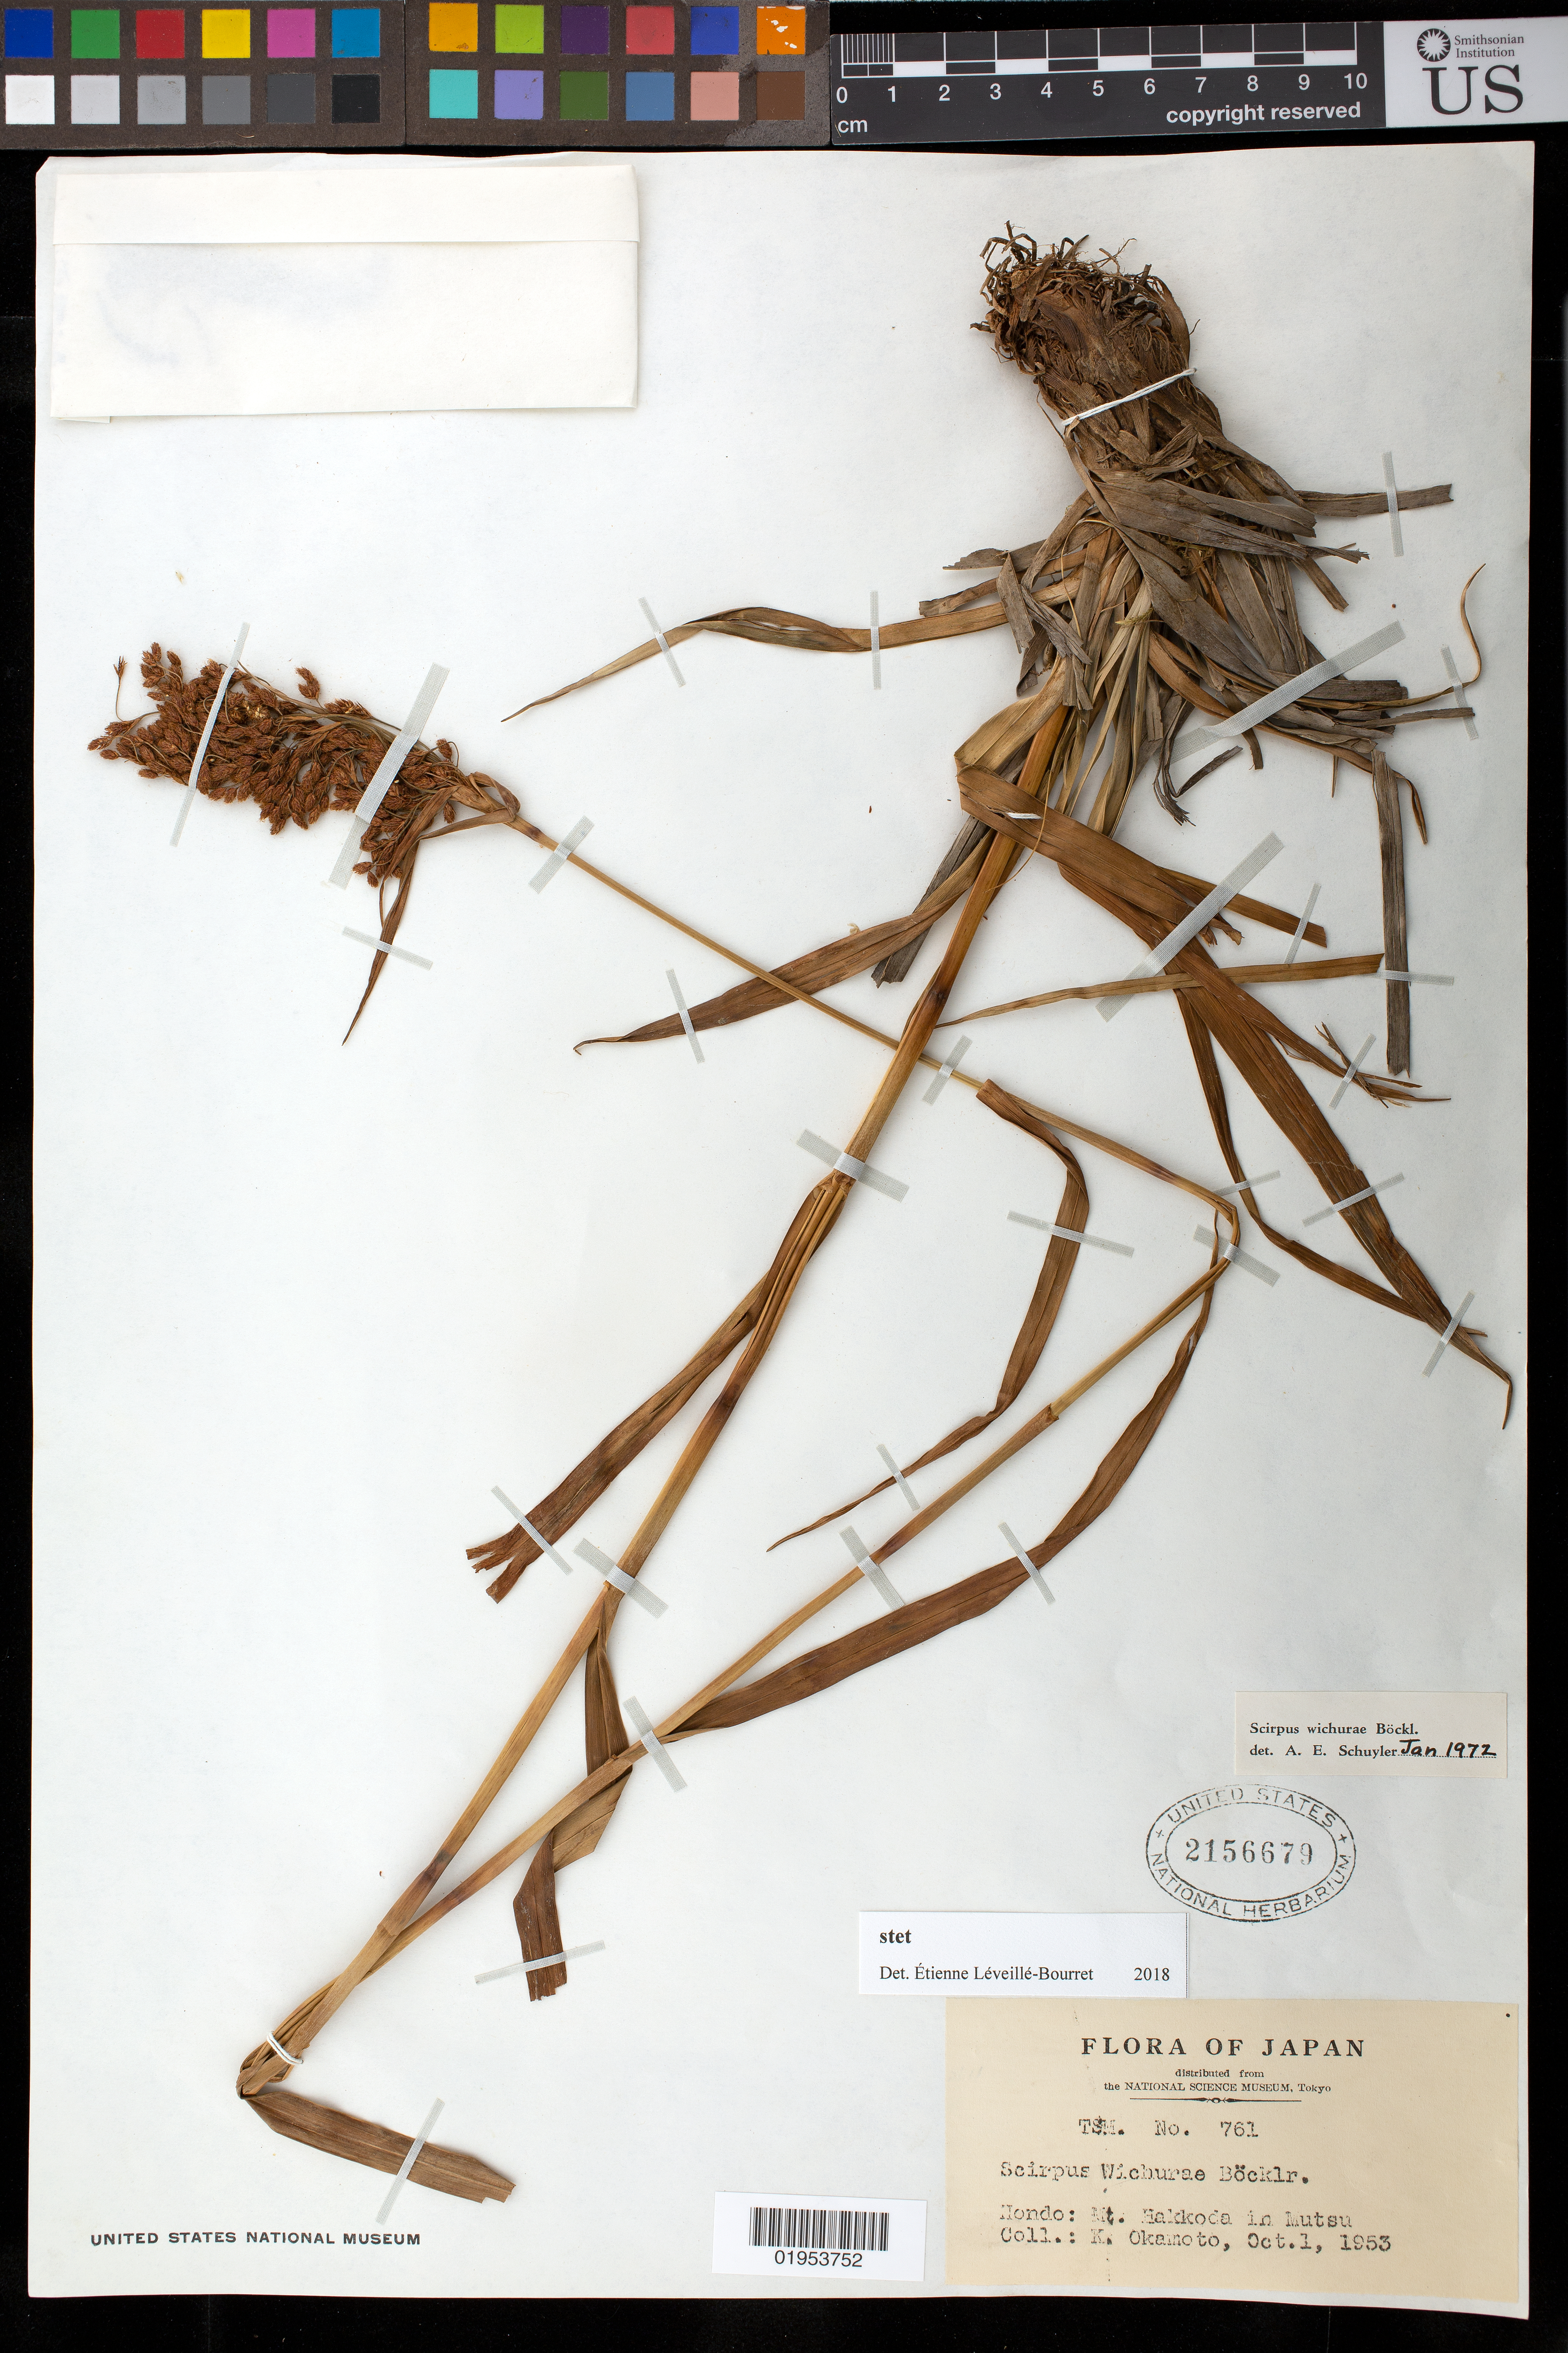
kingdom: Plantae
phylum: Tracheophyta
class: Liliopsida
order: Poales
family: Cyperaceae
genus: Scirpus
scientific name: Scirpus wichurae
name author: Boeckeler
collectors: K. Okamoto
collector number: Natl. Sci. Mus. 761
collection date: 1951-10-01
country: Japan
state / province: Aomori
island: Honshu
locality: Mt. Hakkoda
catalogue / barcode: US 2156679